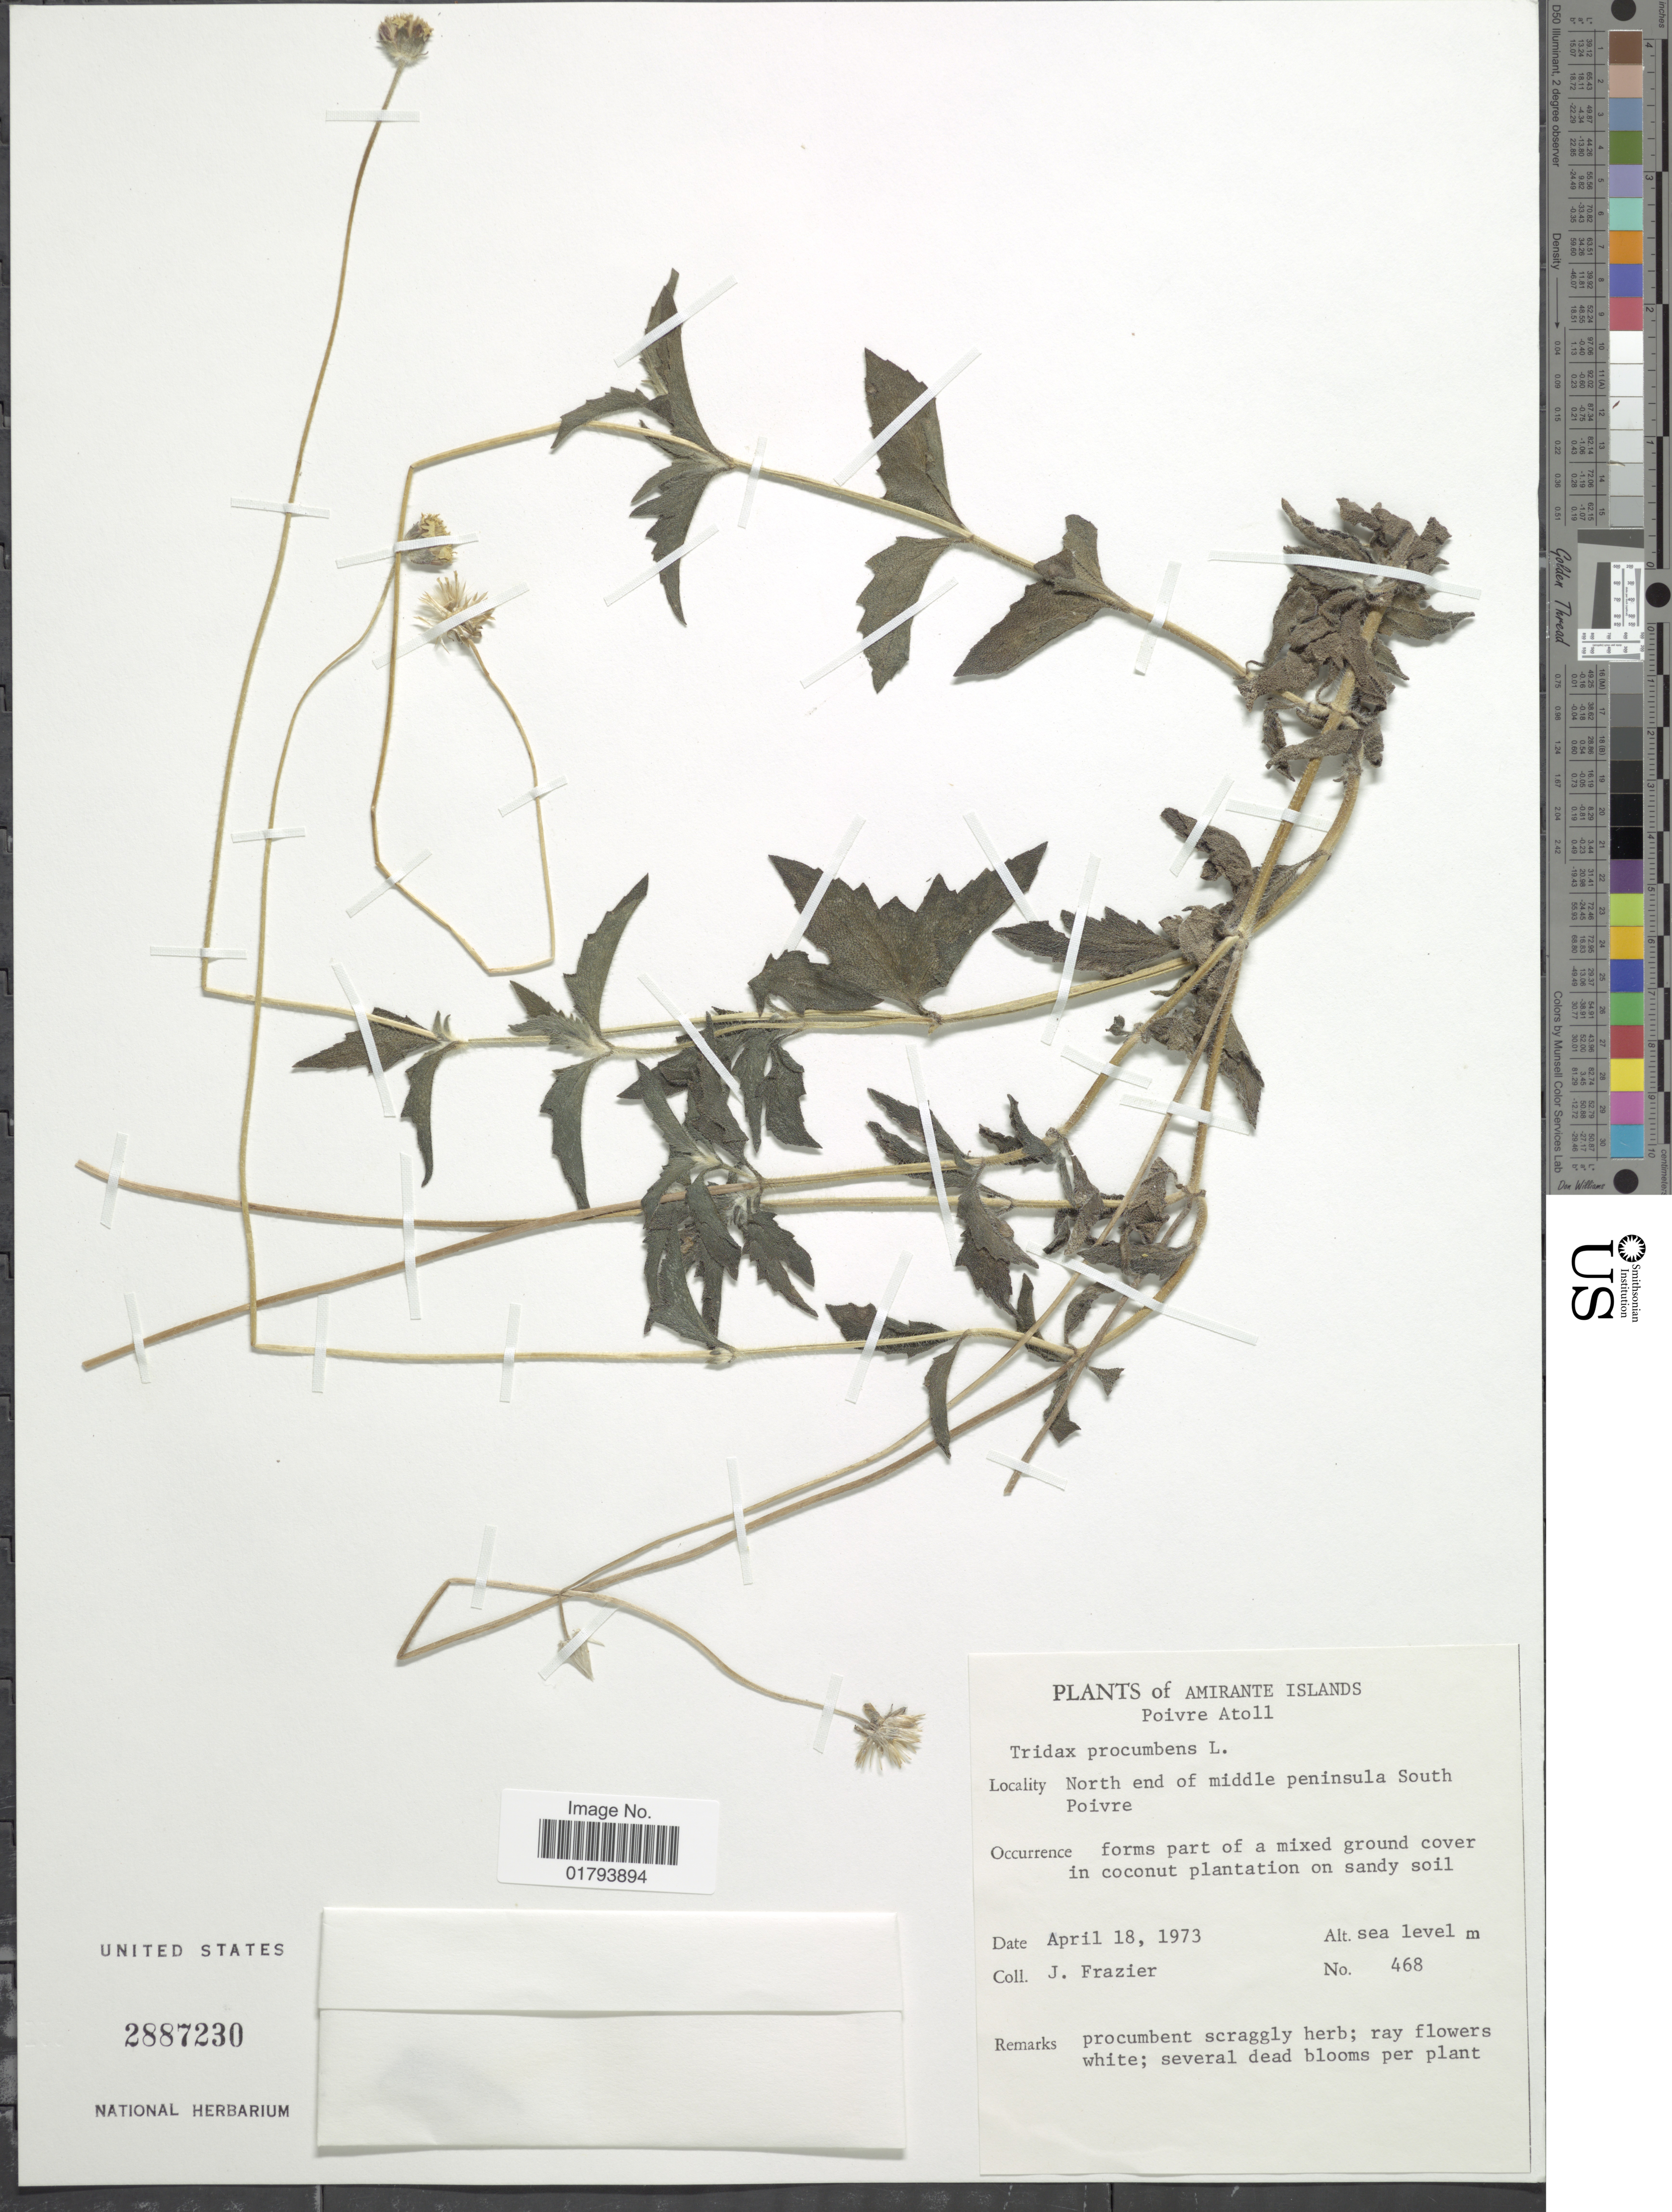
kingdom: Plantae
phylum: Tracheophyta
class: Magnoliopsida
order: Asterales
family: Asteraceae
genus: Tridax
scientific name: Tridax procumbens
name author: L.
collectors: J. Frazier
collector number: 468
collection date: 1973-04-18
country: Seychelles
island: Amirantes Islands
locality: Poivre Atoll, North end of middle peninsula South Poivre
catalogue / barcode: US 2887230